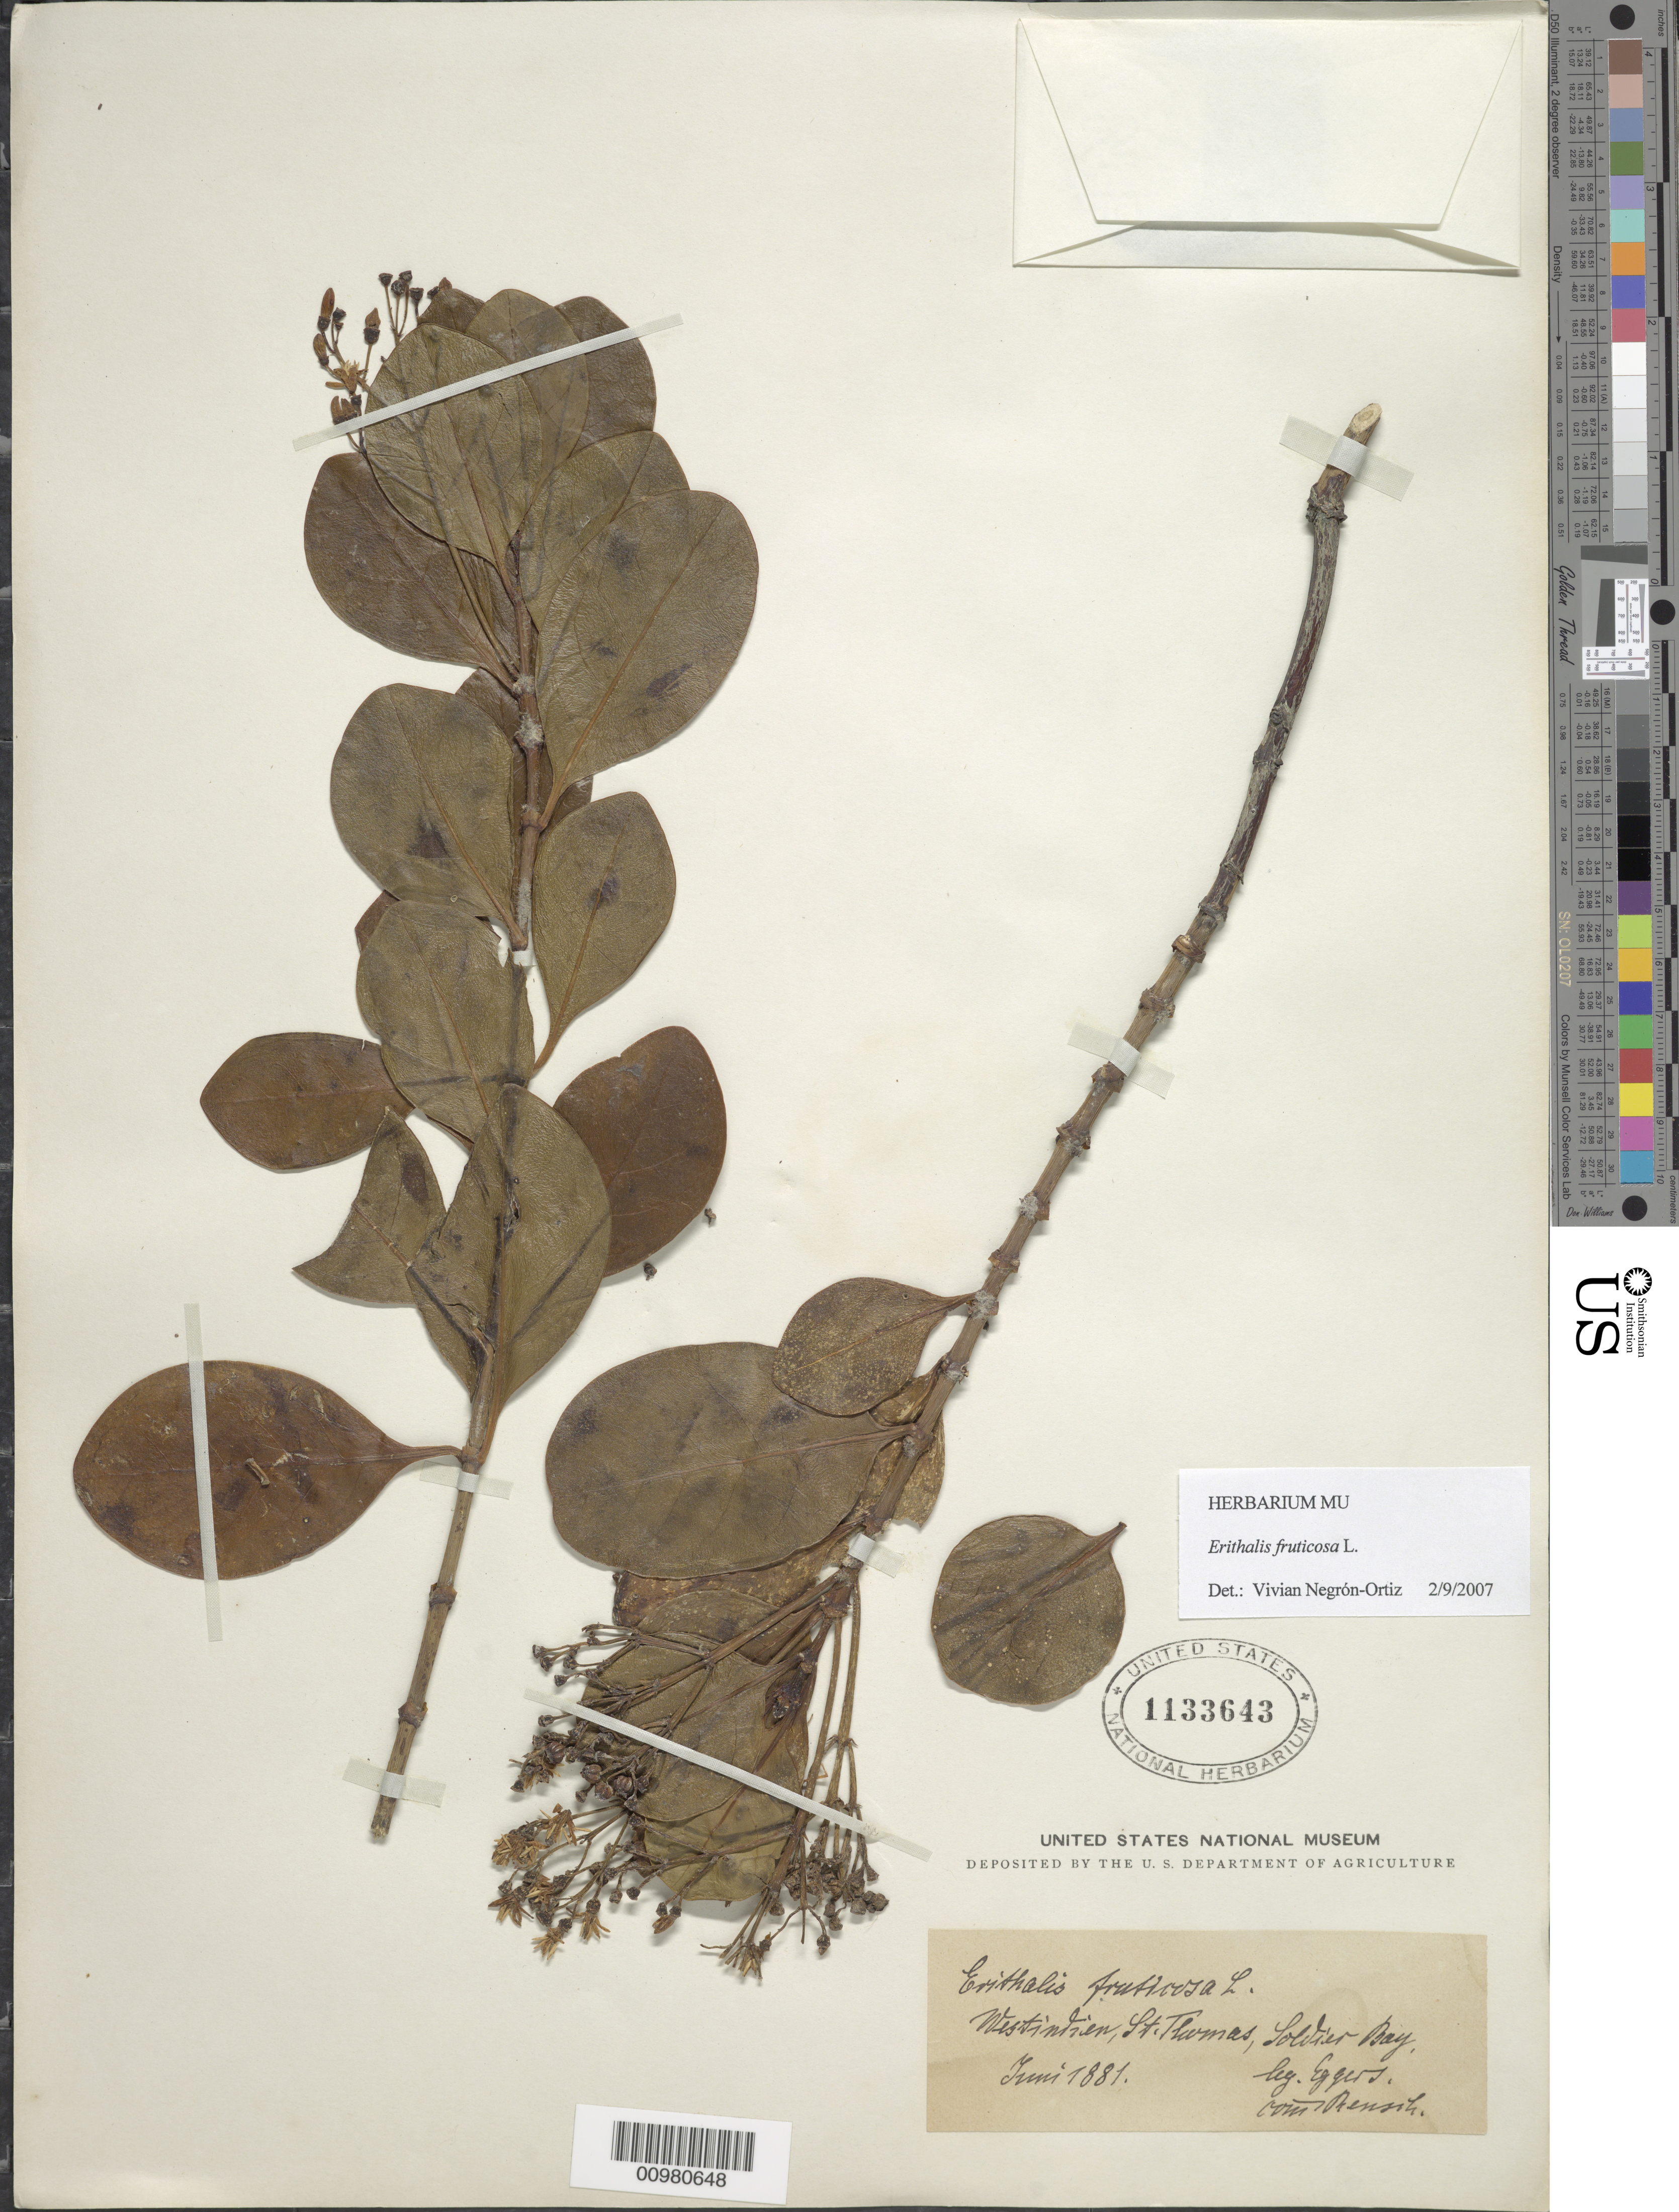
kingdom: Plantae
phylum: Tracheophyta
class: Magnoliopsida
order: Gentianales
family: Rubiaceae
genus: Erithalis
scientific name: Erithalis fruticosa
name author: L.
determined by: Negrón-Ortiz, V.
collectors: H. F. A. von Eggers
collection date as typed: Jun 1881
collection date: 1881-06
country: U.S. Virgin Islands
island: St. Thomas I.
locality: Soldier Bay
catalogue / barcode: US 1133643